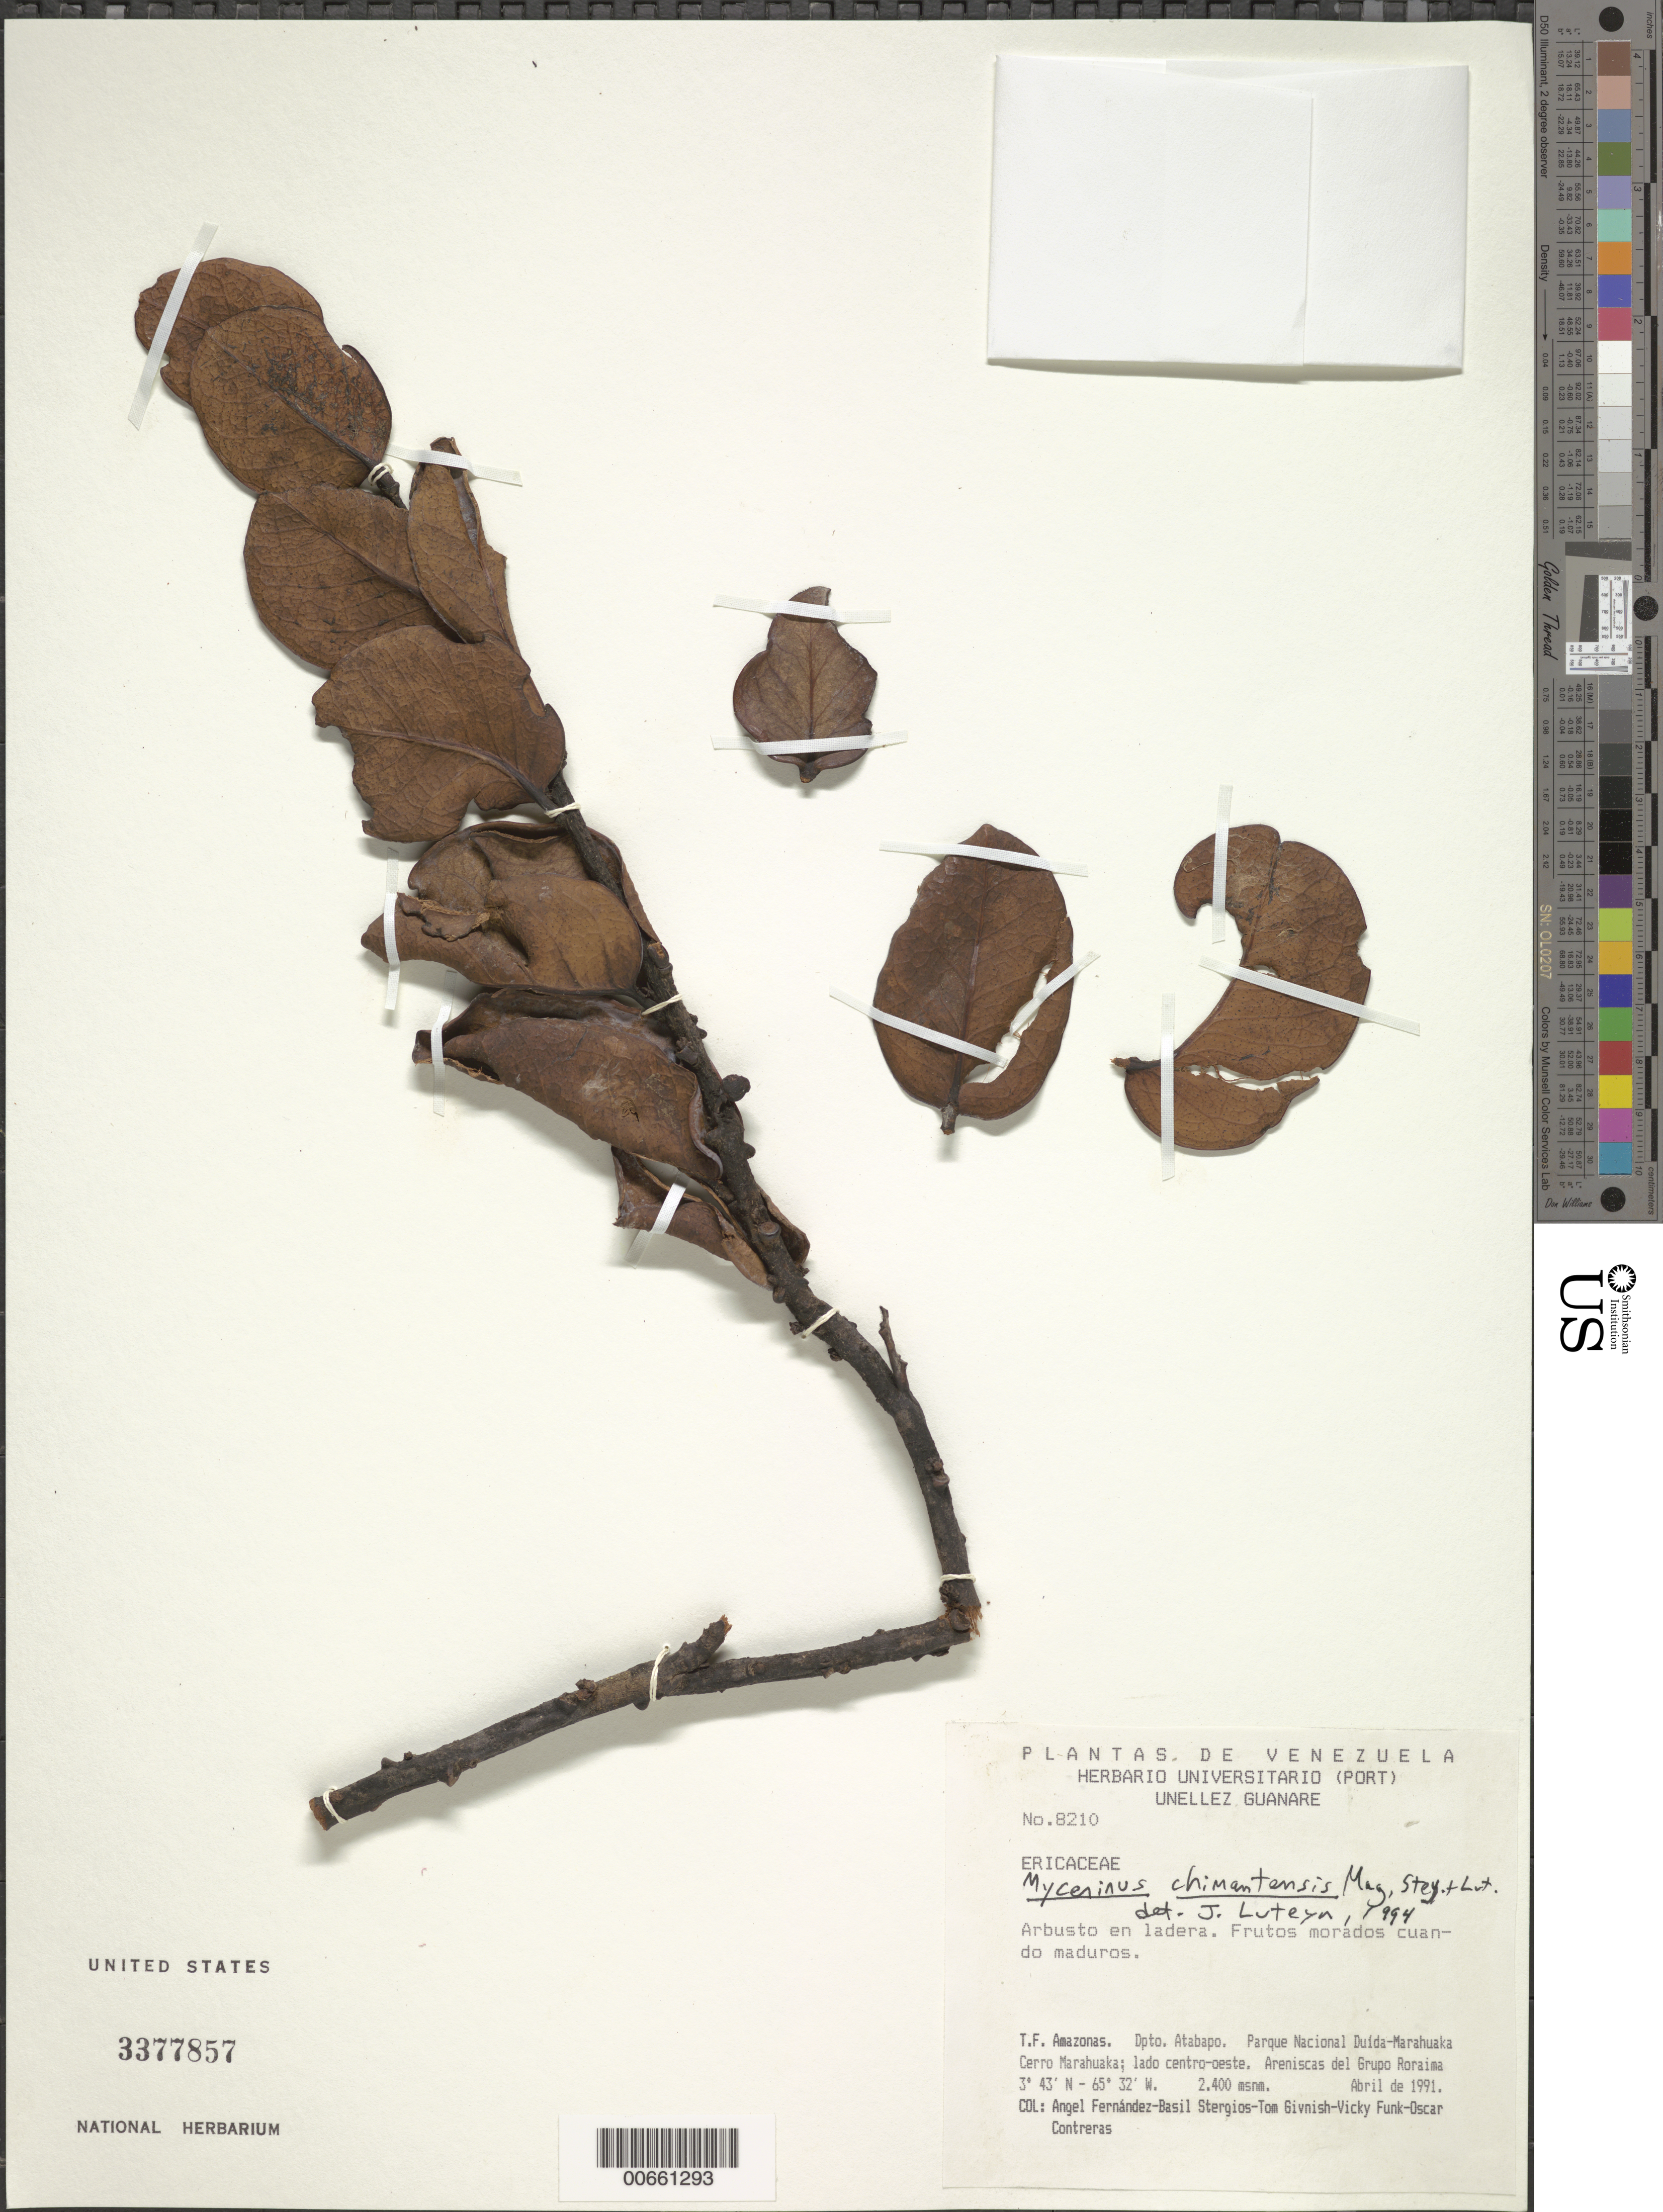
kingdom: Plantae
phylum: Tracheophyta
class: Magnoliopsida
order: Ericales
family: Ericaceae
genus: Mycerinus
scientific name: Mycerinus chimantensis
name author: Maguire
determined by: Luteyn, J. L.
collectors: A. Fernández, B. G. Stergios, T. J. Givnish, V. Funk & O. Contreras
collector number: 8210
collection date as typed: Apr-91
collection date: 1991-04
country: Venezuela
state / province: Amazonas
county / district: Atabapo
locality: Parque Nacional Duída-Marahuaka, Cerro Marahuaka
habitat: Laderaen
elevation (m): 2400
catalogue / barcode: US 3377857